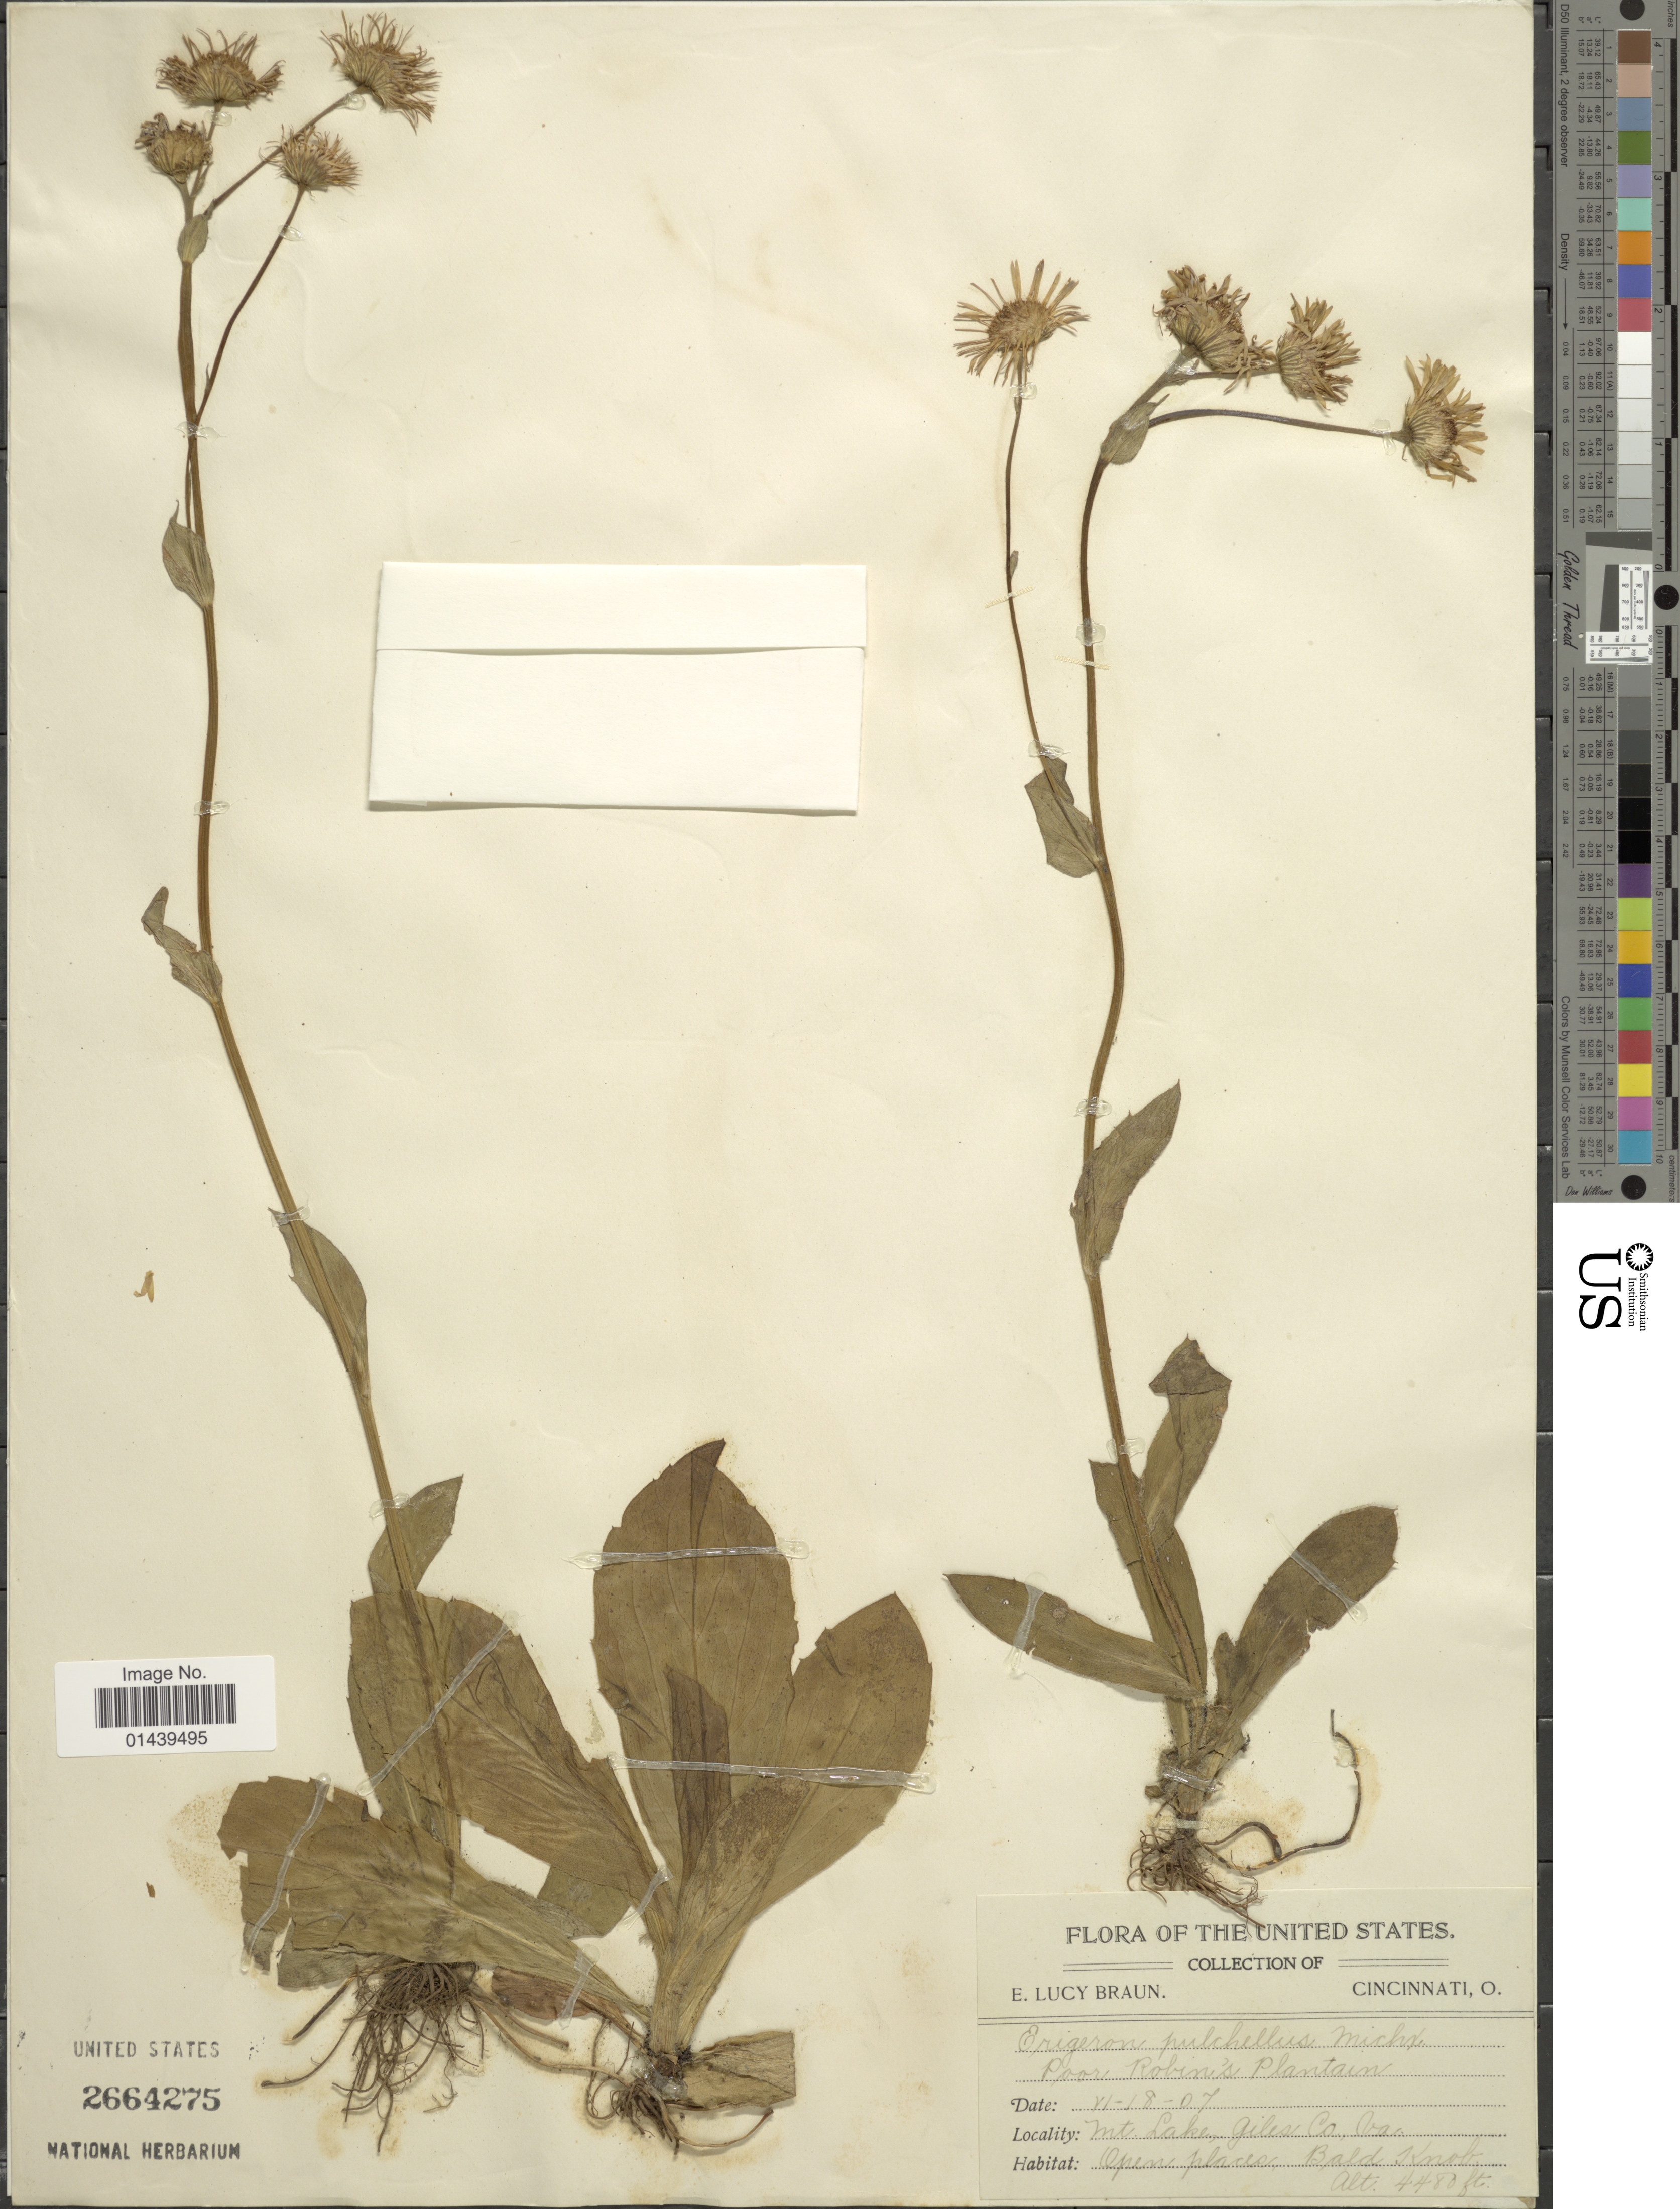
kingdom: Plantae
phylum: Tracheophyta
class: Magnoliopsida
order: Asterales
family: Asteraceae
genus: Erigeron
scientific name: Erigeron pulchellus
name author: Michx.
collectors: E. L. Braun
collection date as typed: Transcribed d/m/y: 18/6/7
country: United States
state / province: Virginia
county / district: Giles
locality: Mt. Lake, Gila Co.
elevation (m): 1366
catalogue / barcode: US 2664275